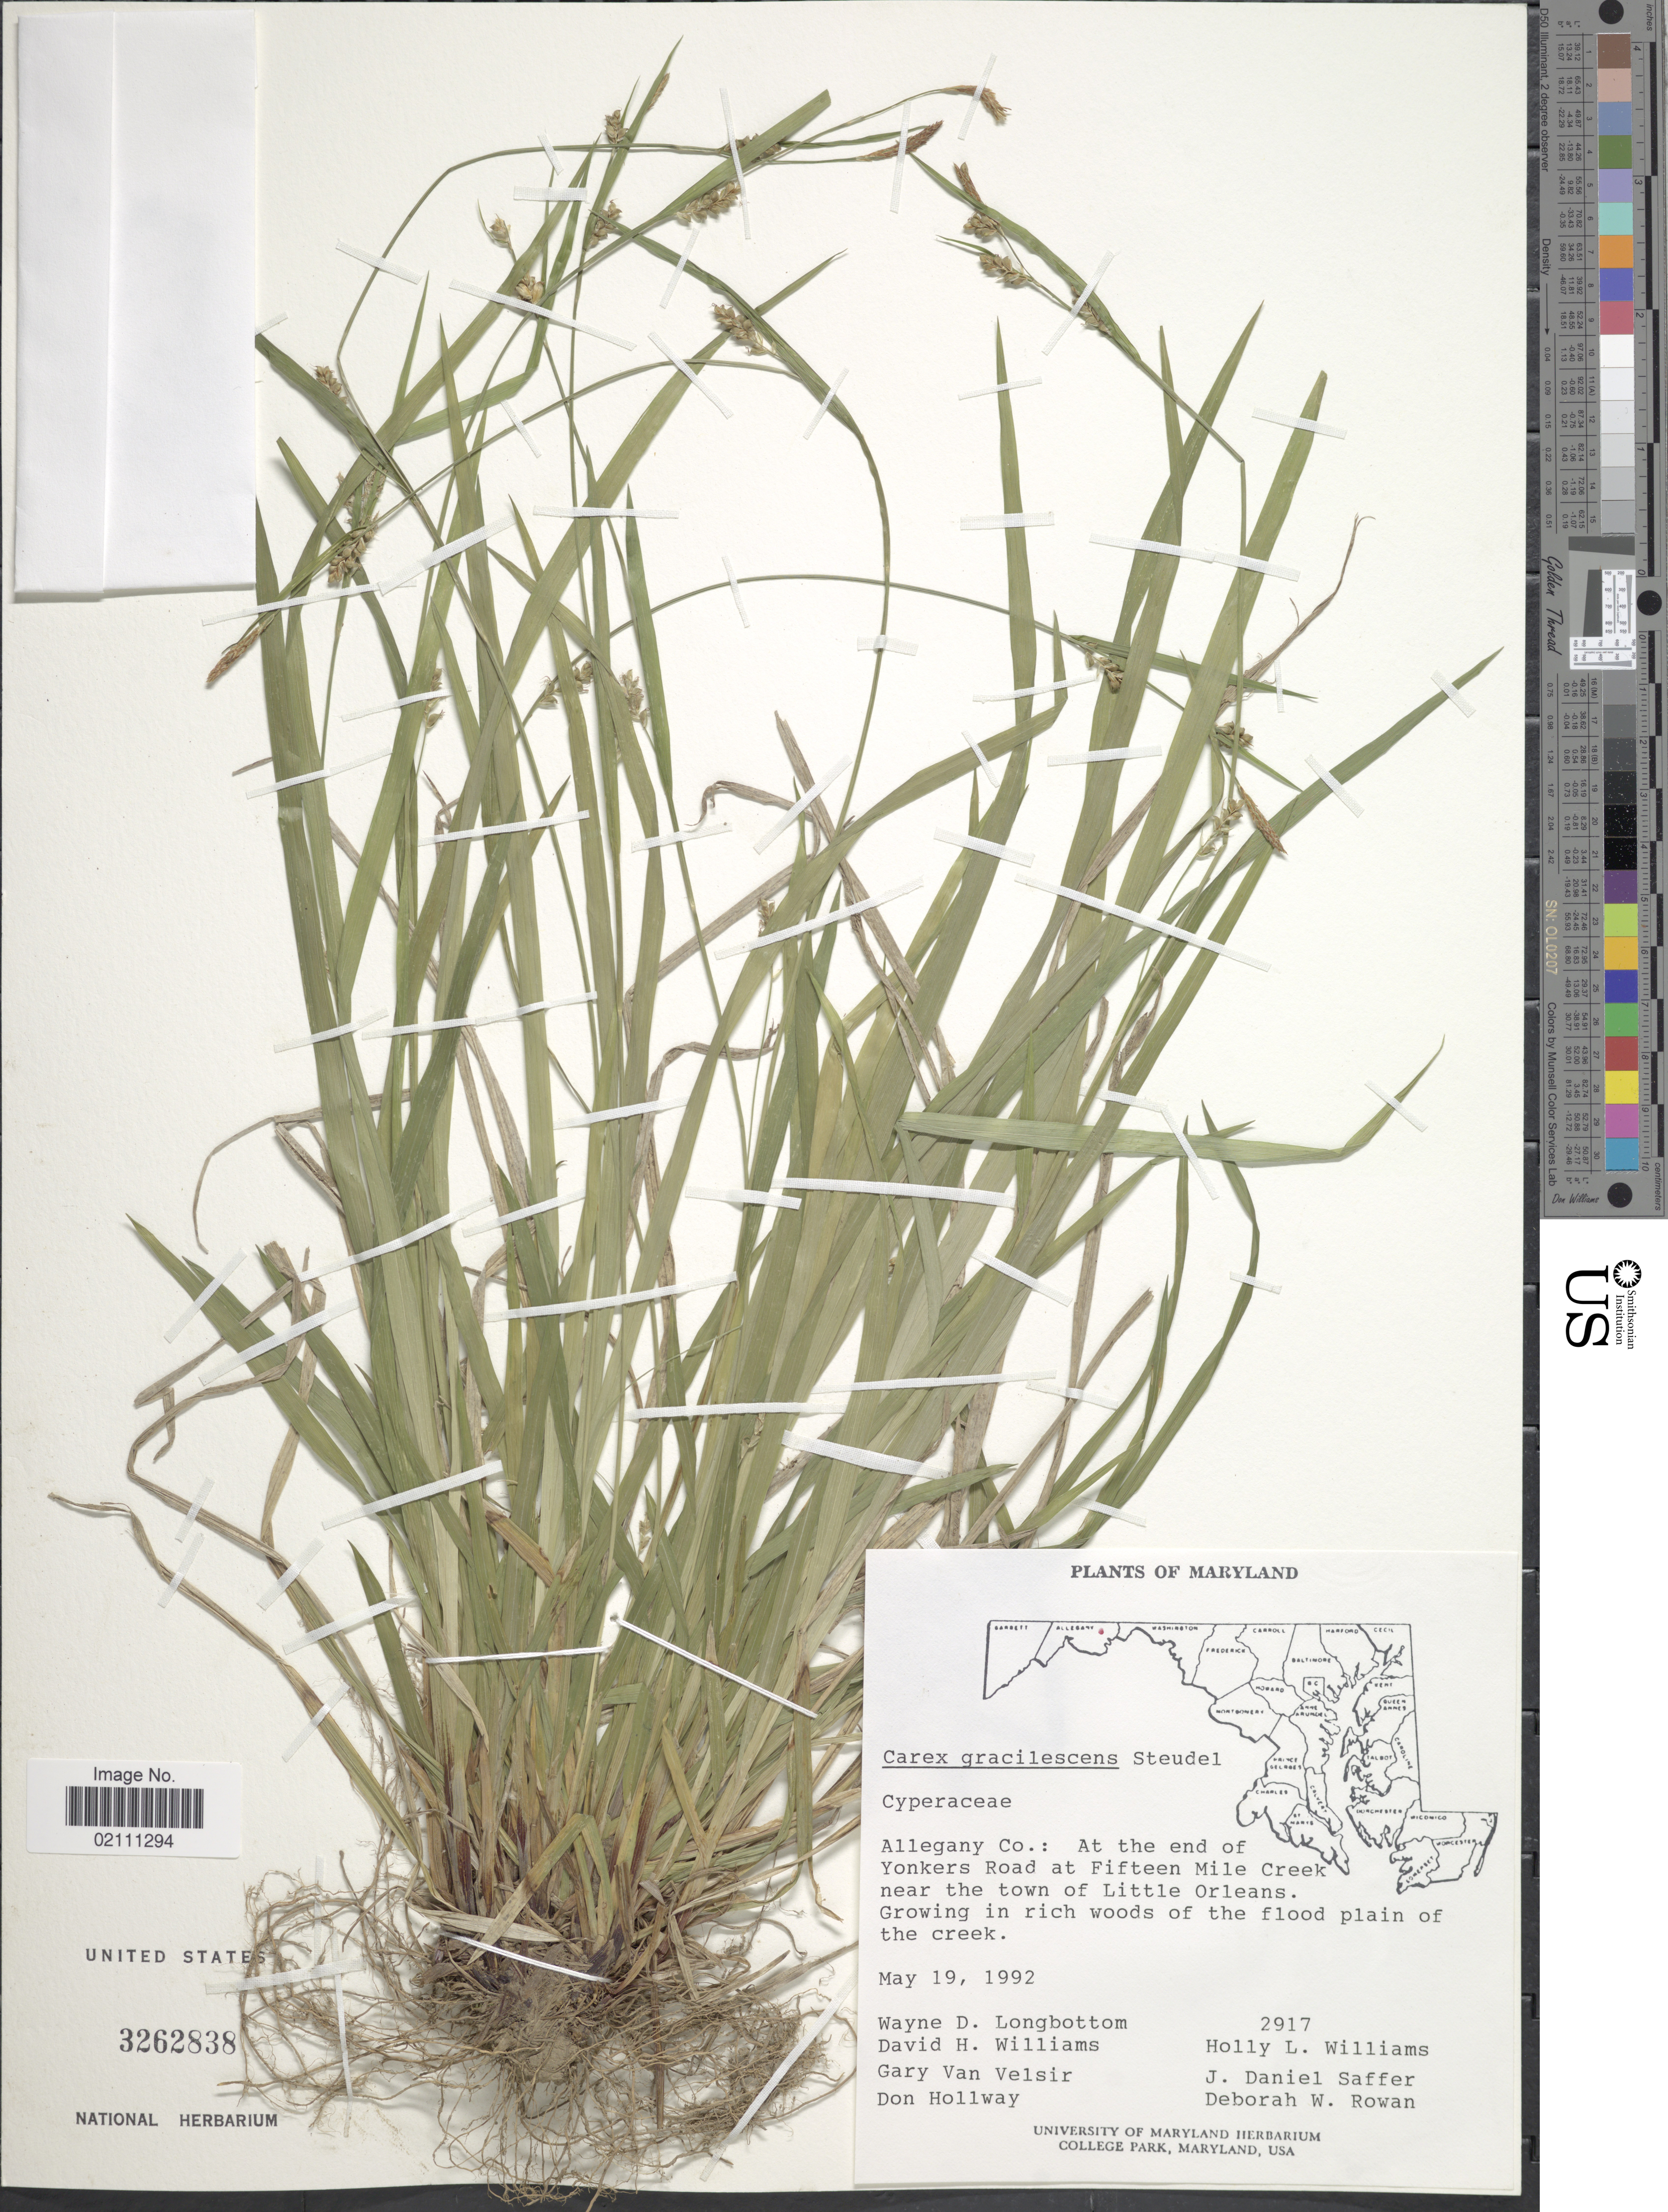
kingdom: Plantae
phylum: Tracheophyta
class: Liliopsida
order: Poales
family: Cyperaceae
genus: Carex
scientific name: Carex gracilescens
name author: Steud.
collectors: W. D. Longbottom, D. H. Williams, H. Williams, G. Van Velsir & et al.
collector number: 2917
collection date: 1992-05-19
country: United States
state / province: Maryland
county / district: Allegany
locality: Allegany Co.: At the end of Yonkers Road at Fifteen Mile Creek near the town of Little Orleans, in rich woods of the flood plain of the creek.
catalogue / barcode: US 3262838